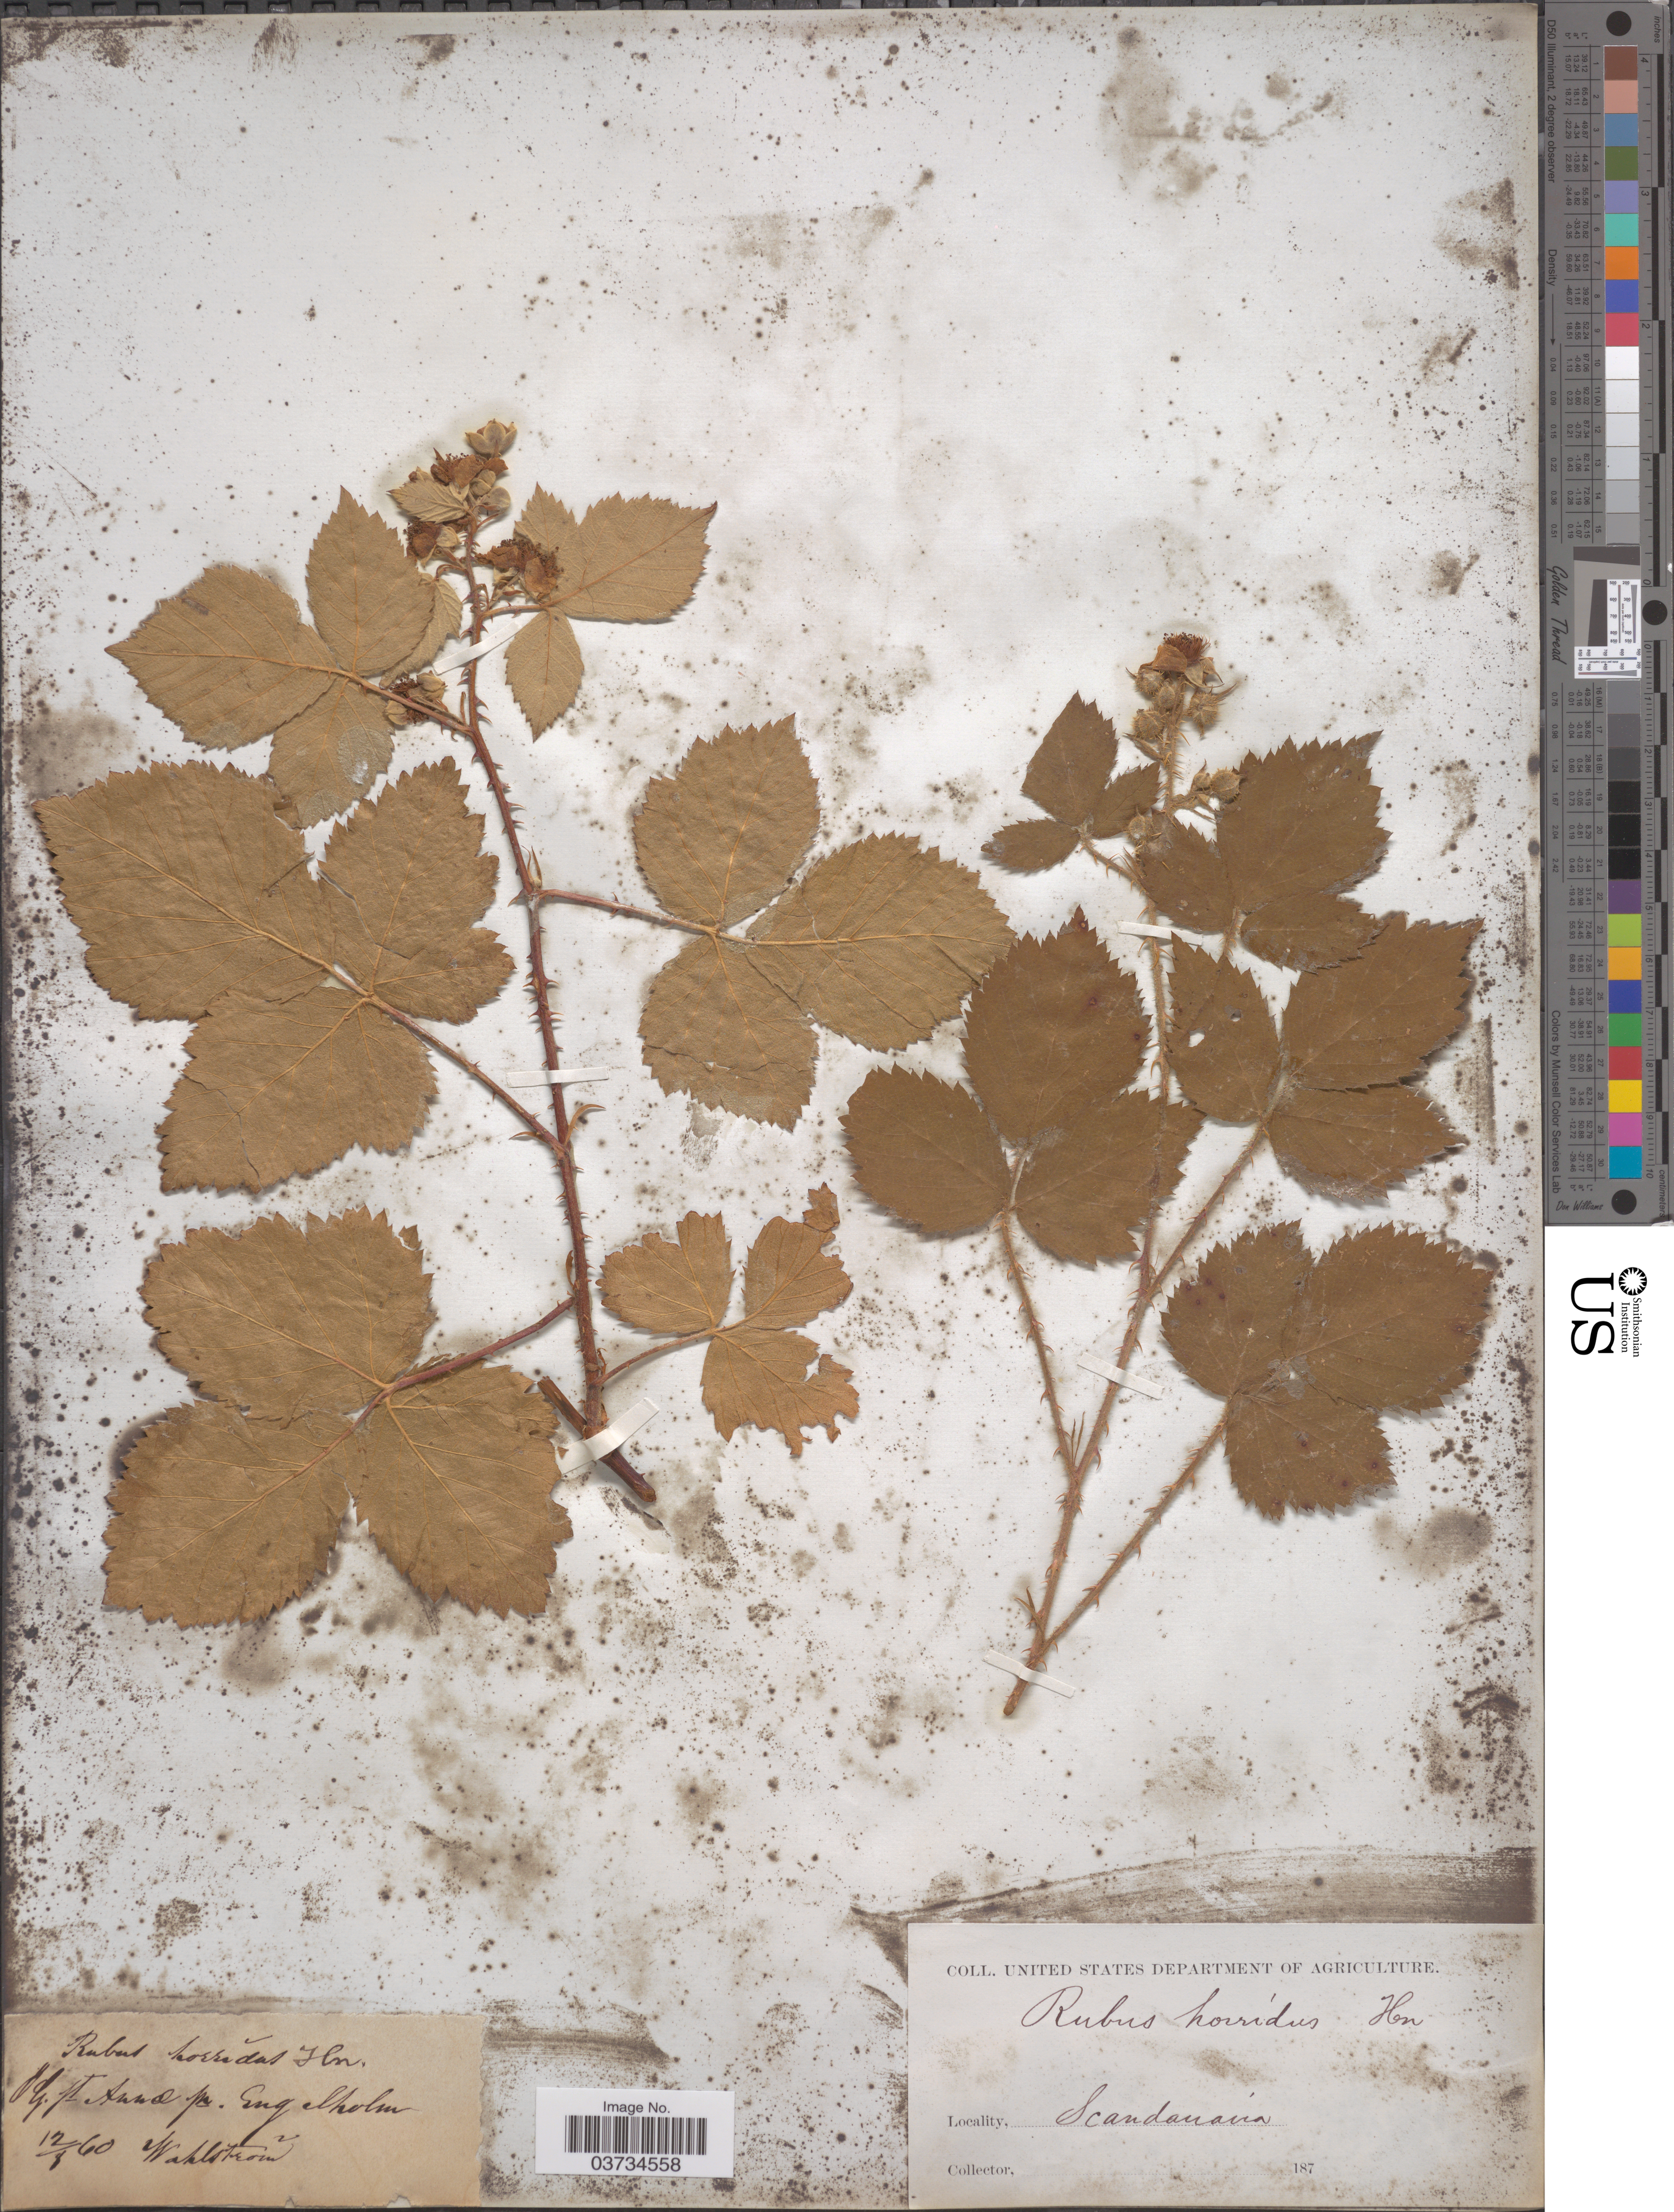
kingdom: Plantae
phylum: Tracheophyta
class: Magnoliopsida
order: Rosales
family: Rosaceae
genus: Rubus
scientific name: Rubus horridus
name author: Schultz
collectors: Wahlstrom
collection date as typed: Transcribed d/m/y: 12/8/60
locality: Scandinavia.